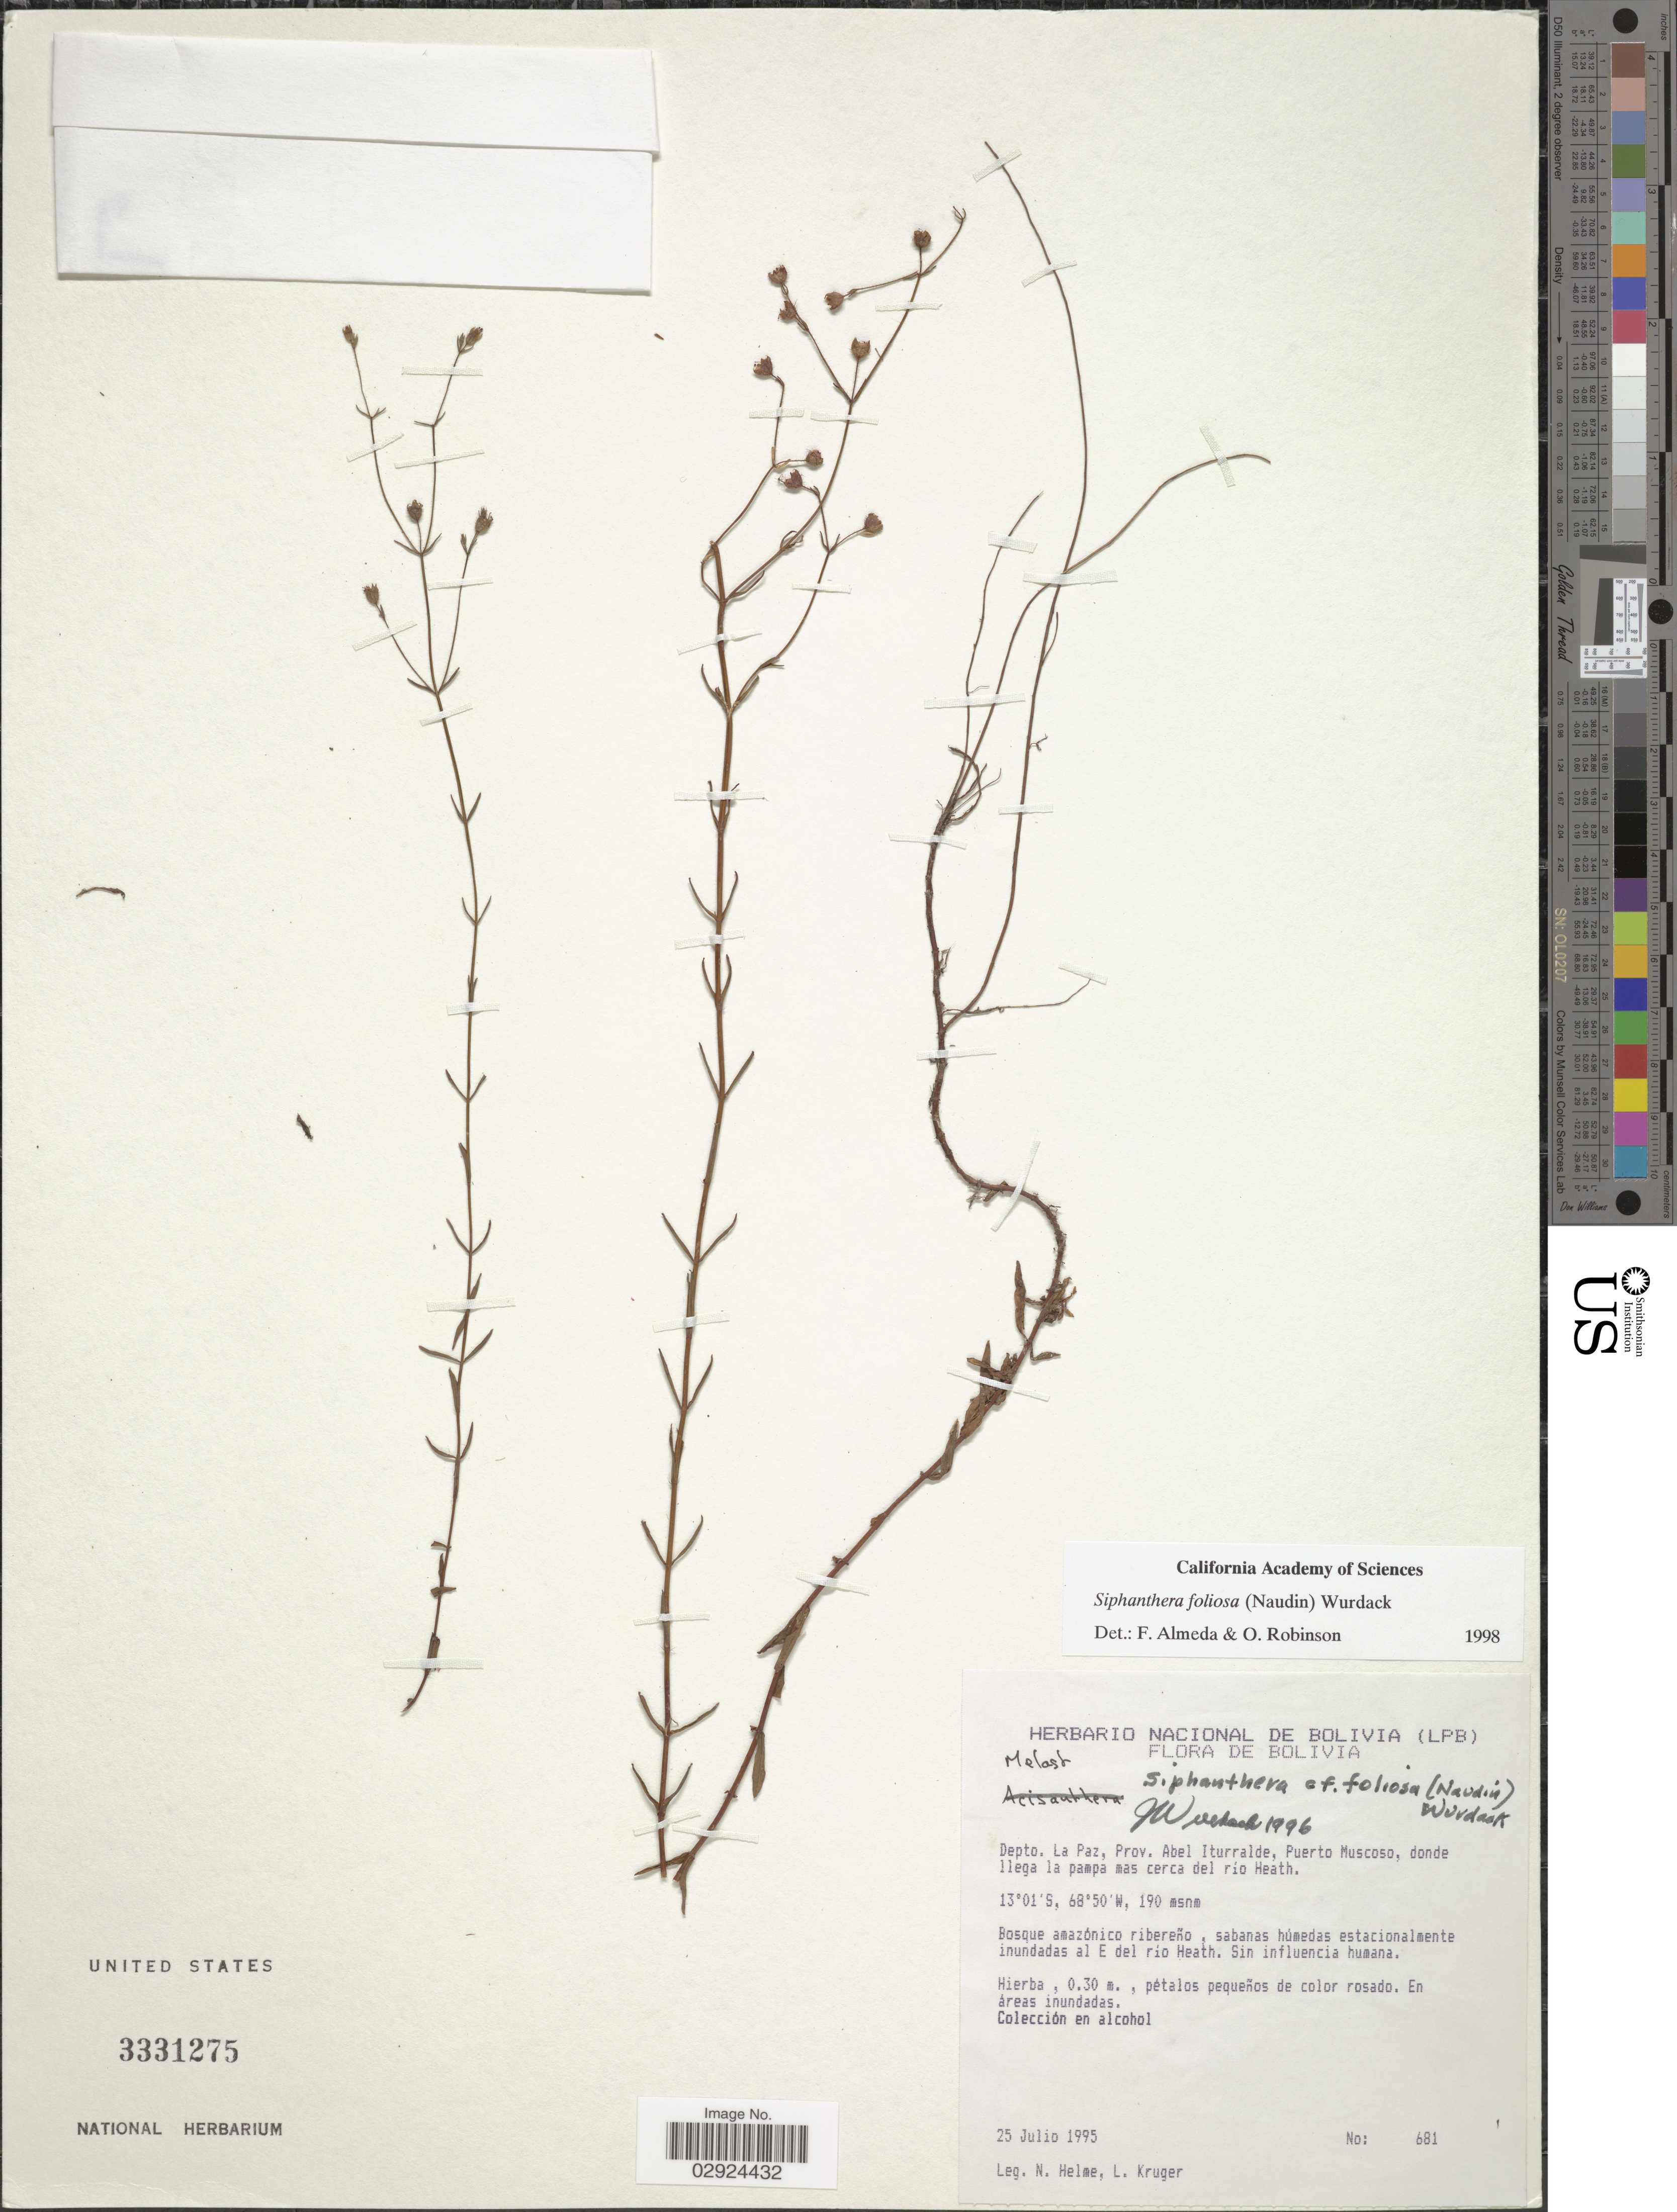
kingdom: Plantae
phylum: Tracheophyta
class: Magnoliopsida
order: Myrtales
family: Melastomataceae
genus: Siphanthera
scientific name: Siphanthera foliosa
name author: (Naudin) Wurdack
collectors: N. Helme & L. Kruger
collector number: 681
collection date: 1995-07-25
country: Bolivia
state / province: La Paz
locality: Depto. La Paz, Prov. Abel Iturralde, Puerto Muscoso, donde llega la pampa mas cerca del río Heath.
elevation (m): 190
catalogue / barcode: US 3331275